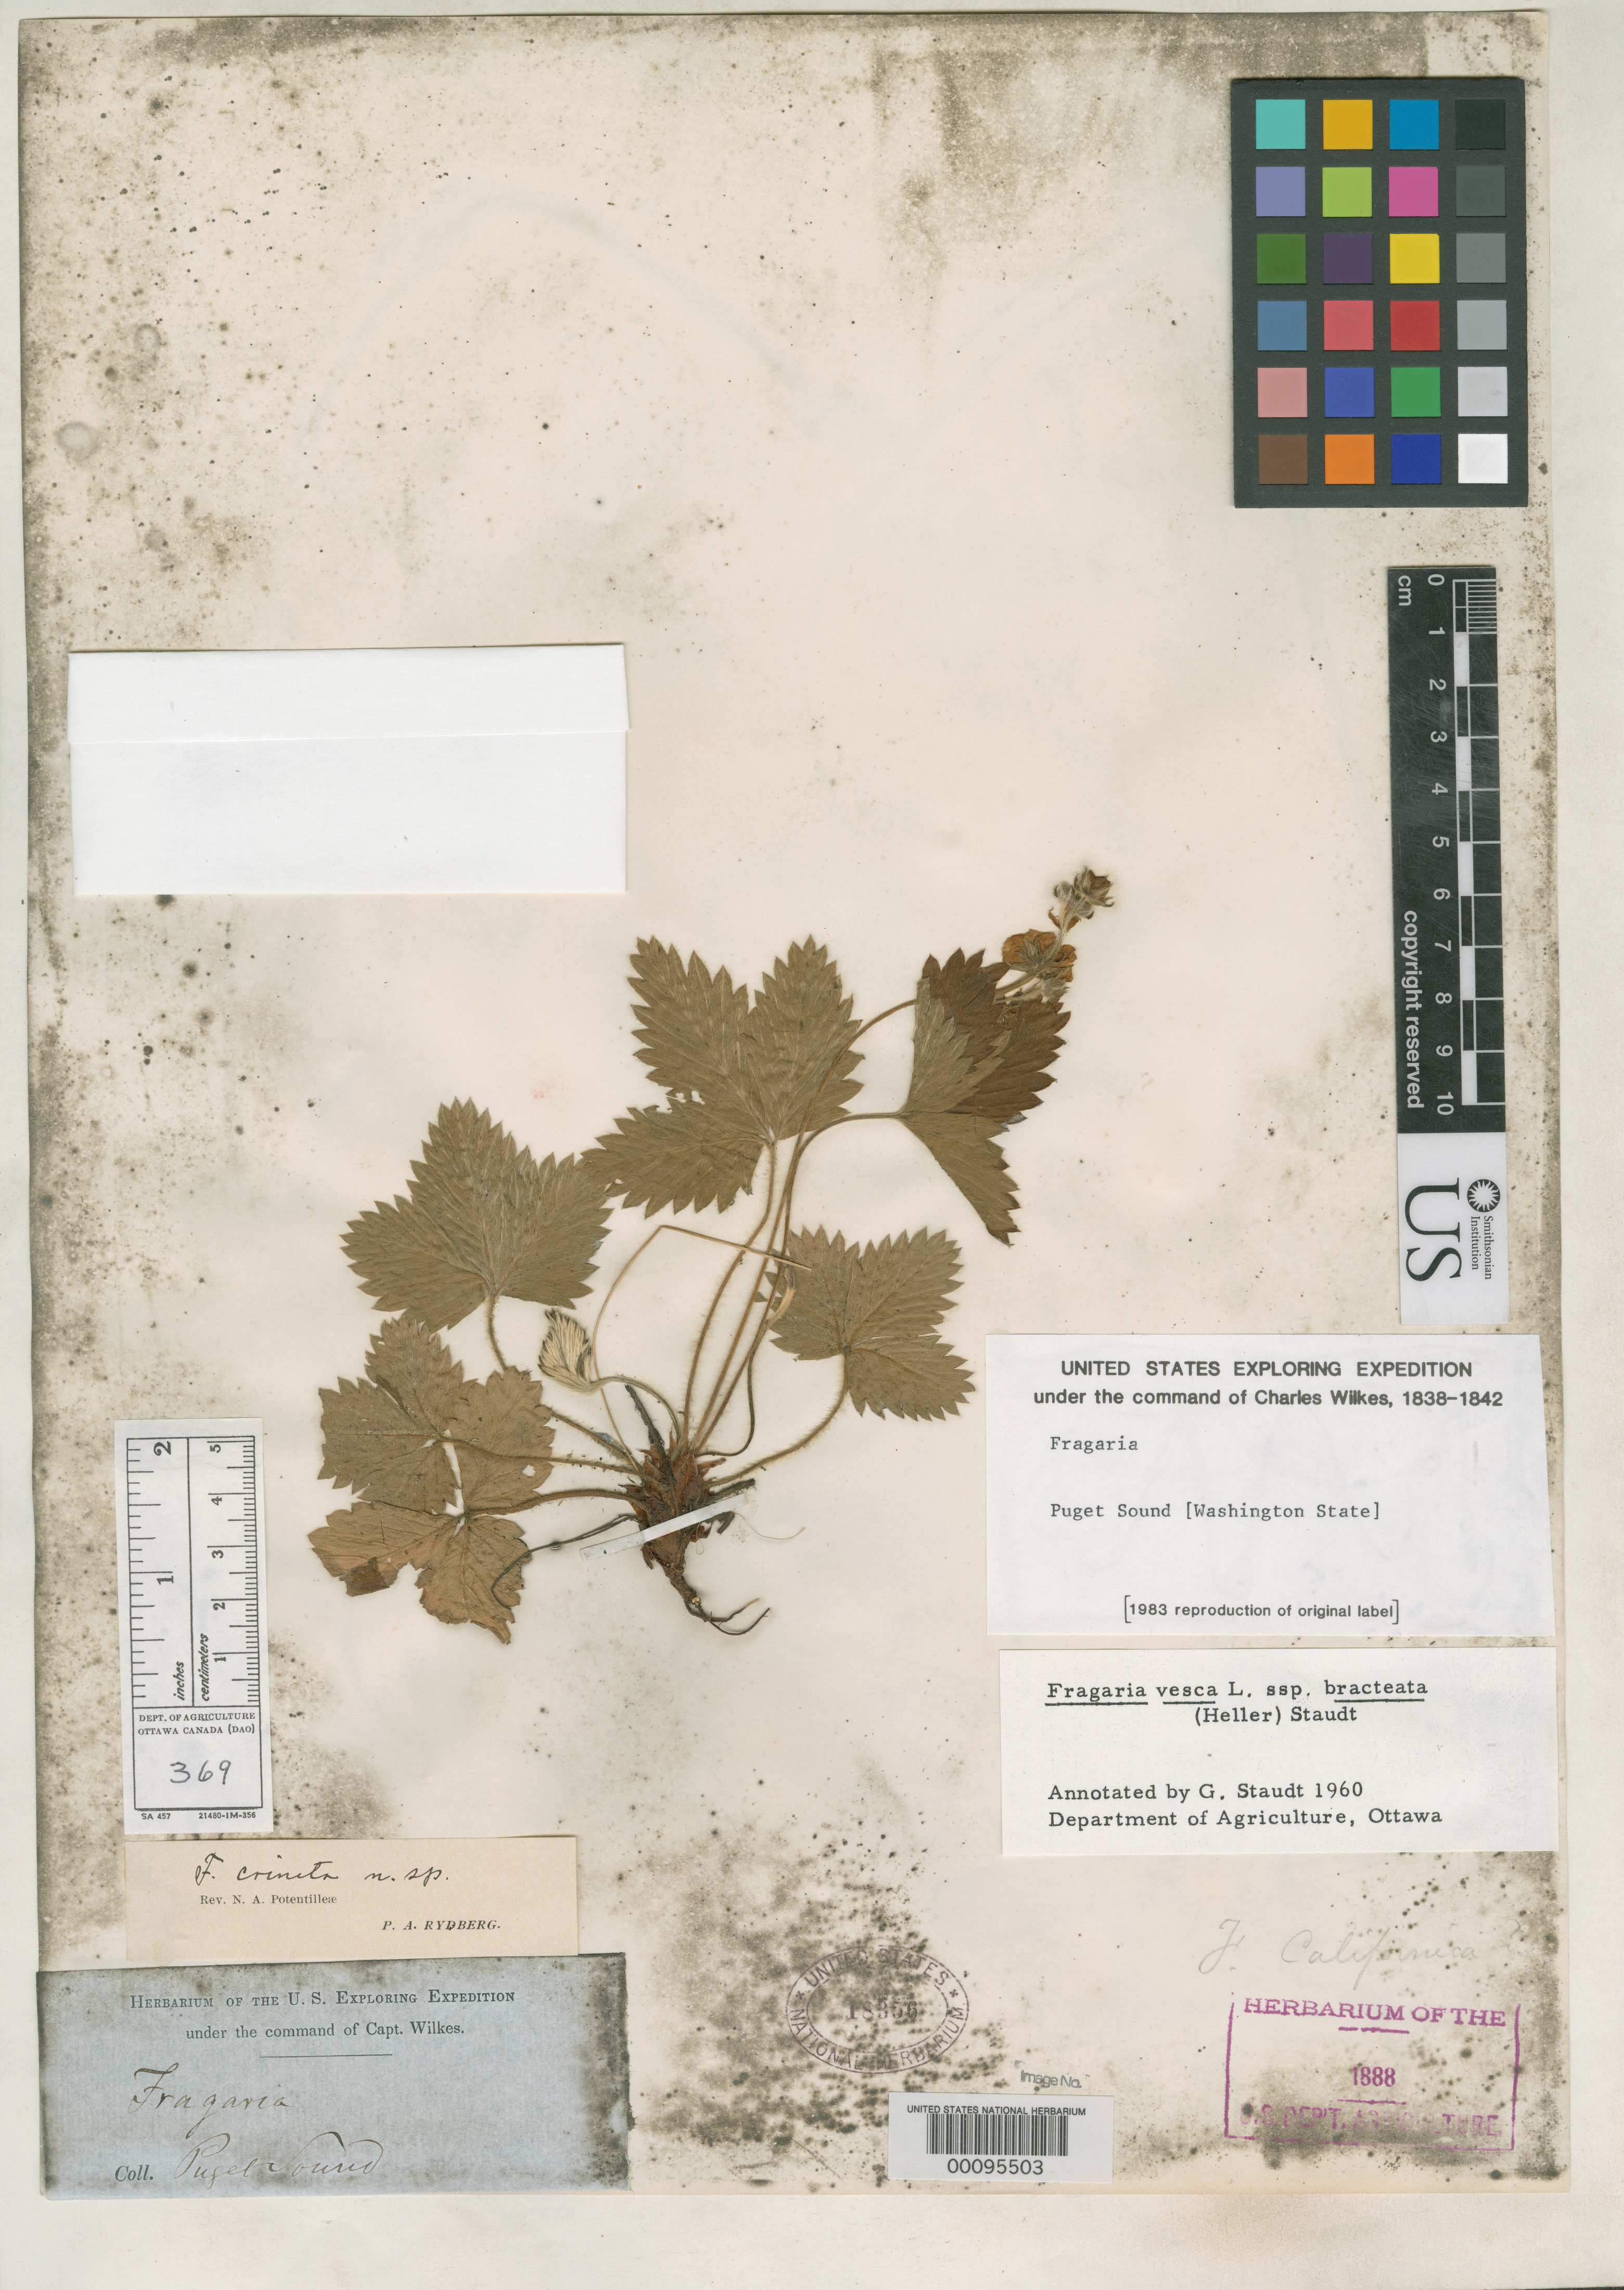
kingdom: Plantae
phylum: Tracheophyta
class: Magnoliopsida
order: Rosales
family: Rosaceae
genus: Fragaria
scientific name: Fragaria crinita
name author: Rydb.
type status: Lectotype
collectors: Wilkes Explor. Exped.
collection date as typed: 1838 to -- --- 1842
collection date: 1838/1842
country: United States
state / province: Washington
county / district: King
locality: Puget Sound.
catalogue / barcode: US 18356